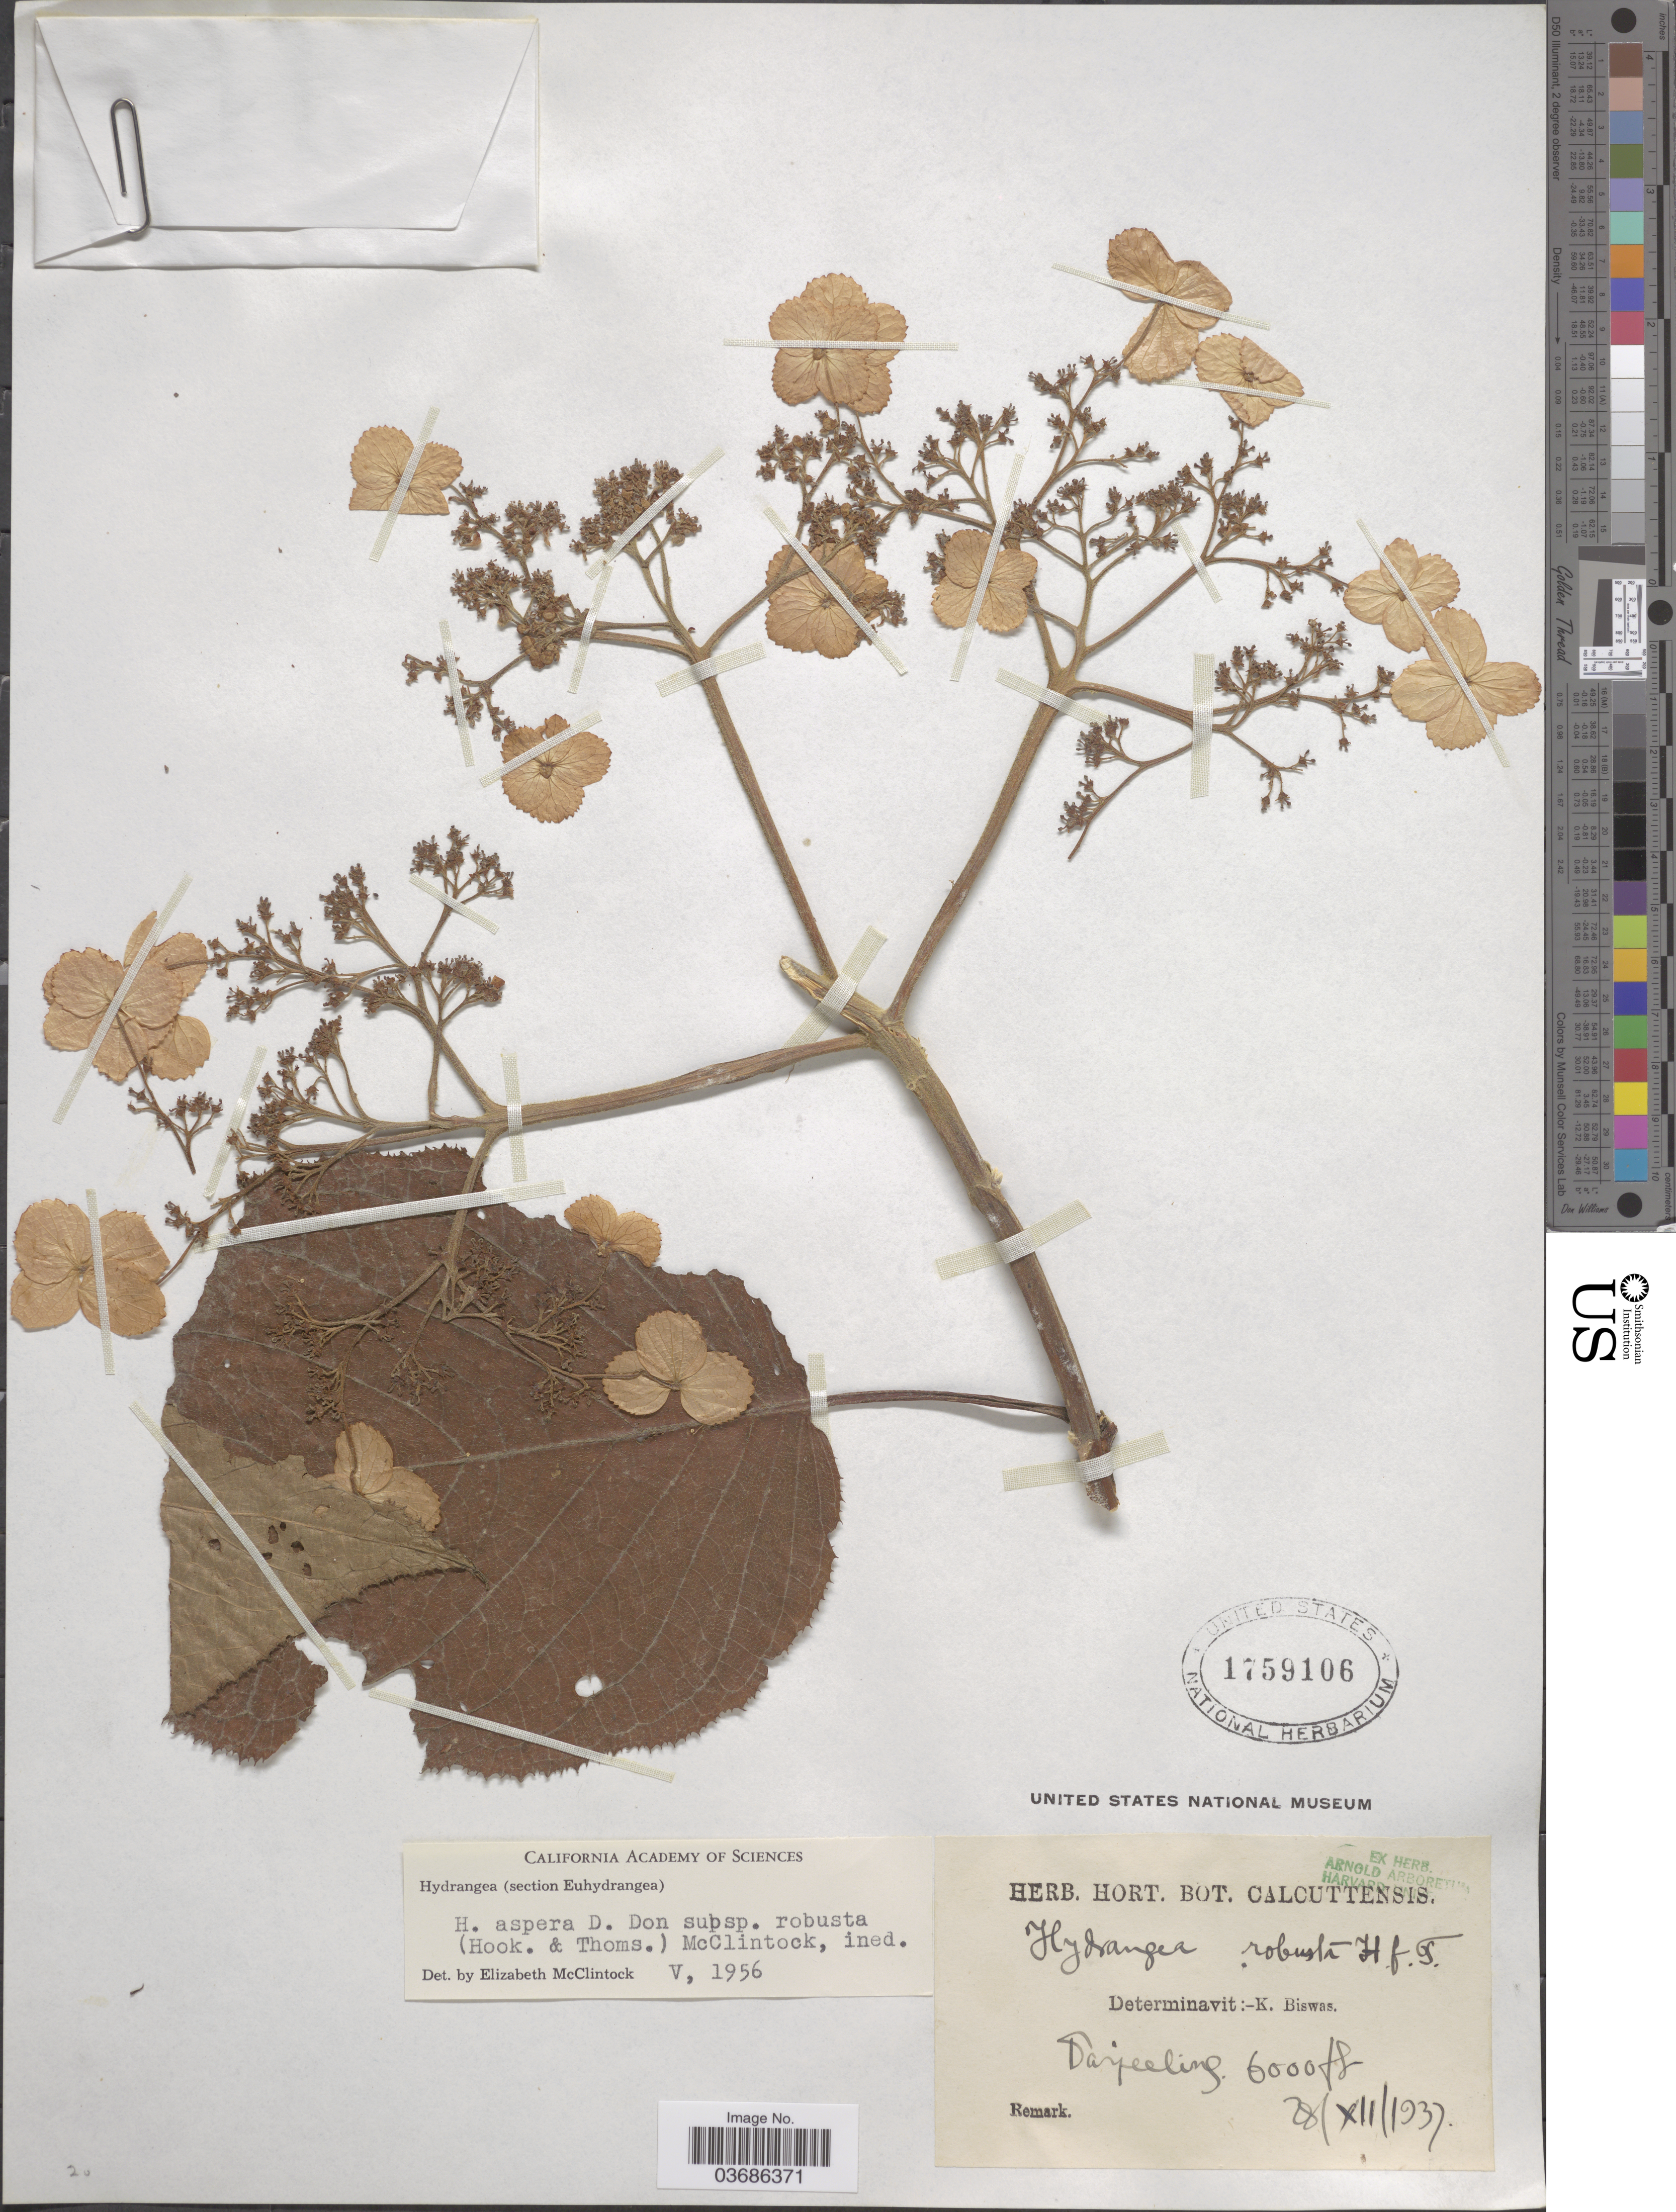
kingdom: Plantae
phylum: Tracheophyta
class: Magnoliopsida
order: Cornales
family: Hydrangeaceae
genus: Hydrangea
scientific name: Hydrangea aspera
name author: Buch.-Ham. ex D. Don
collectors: ex Herb. Hort. Bot. Calcuttensis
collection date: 1937-12-28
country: India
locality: Darjeeling.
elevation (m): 1829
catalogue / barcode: US 1759106